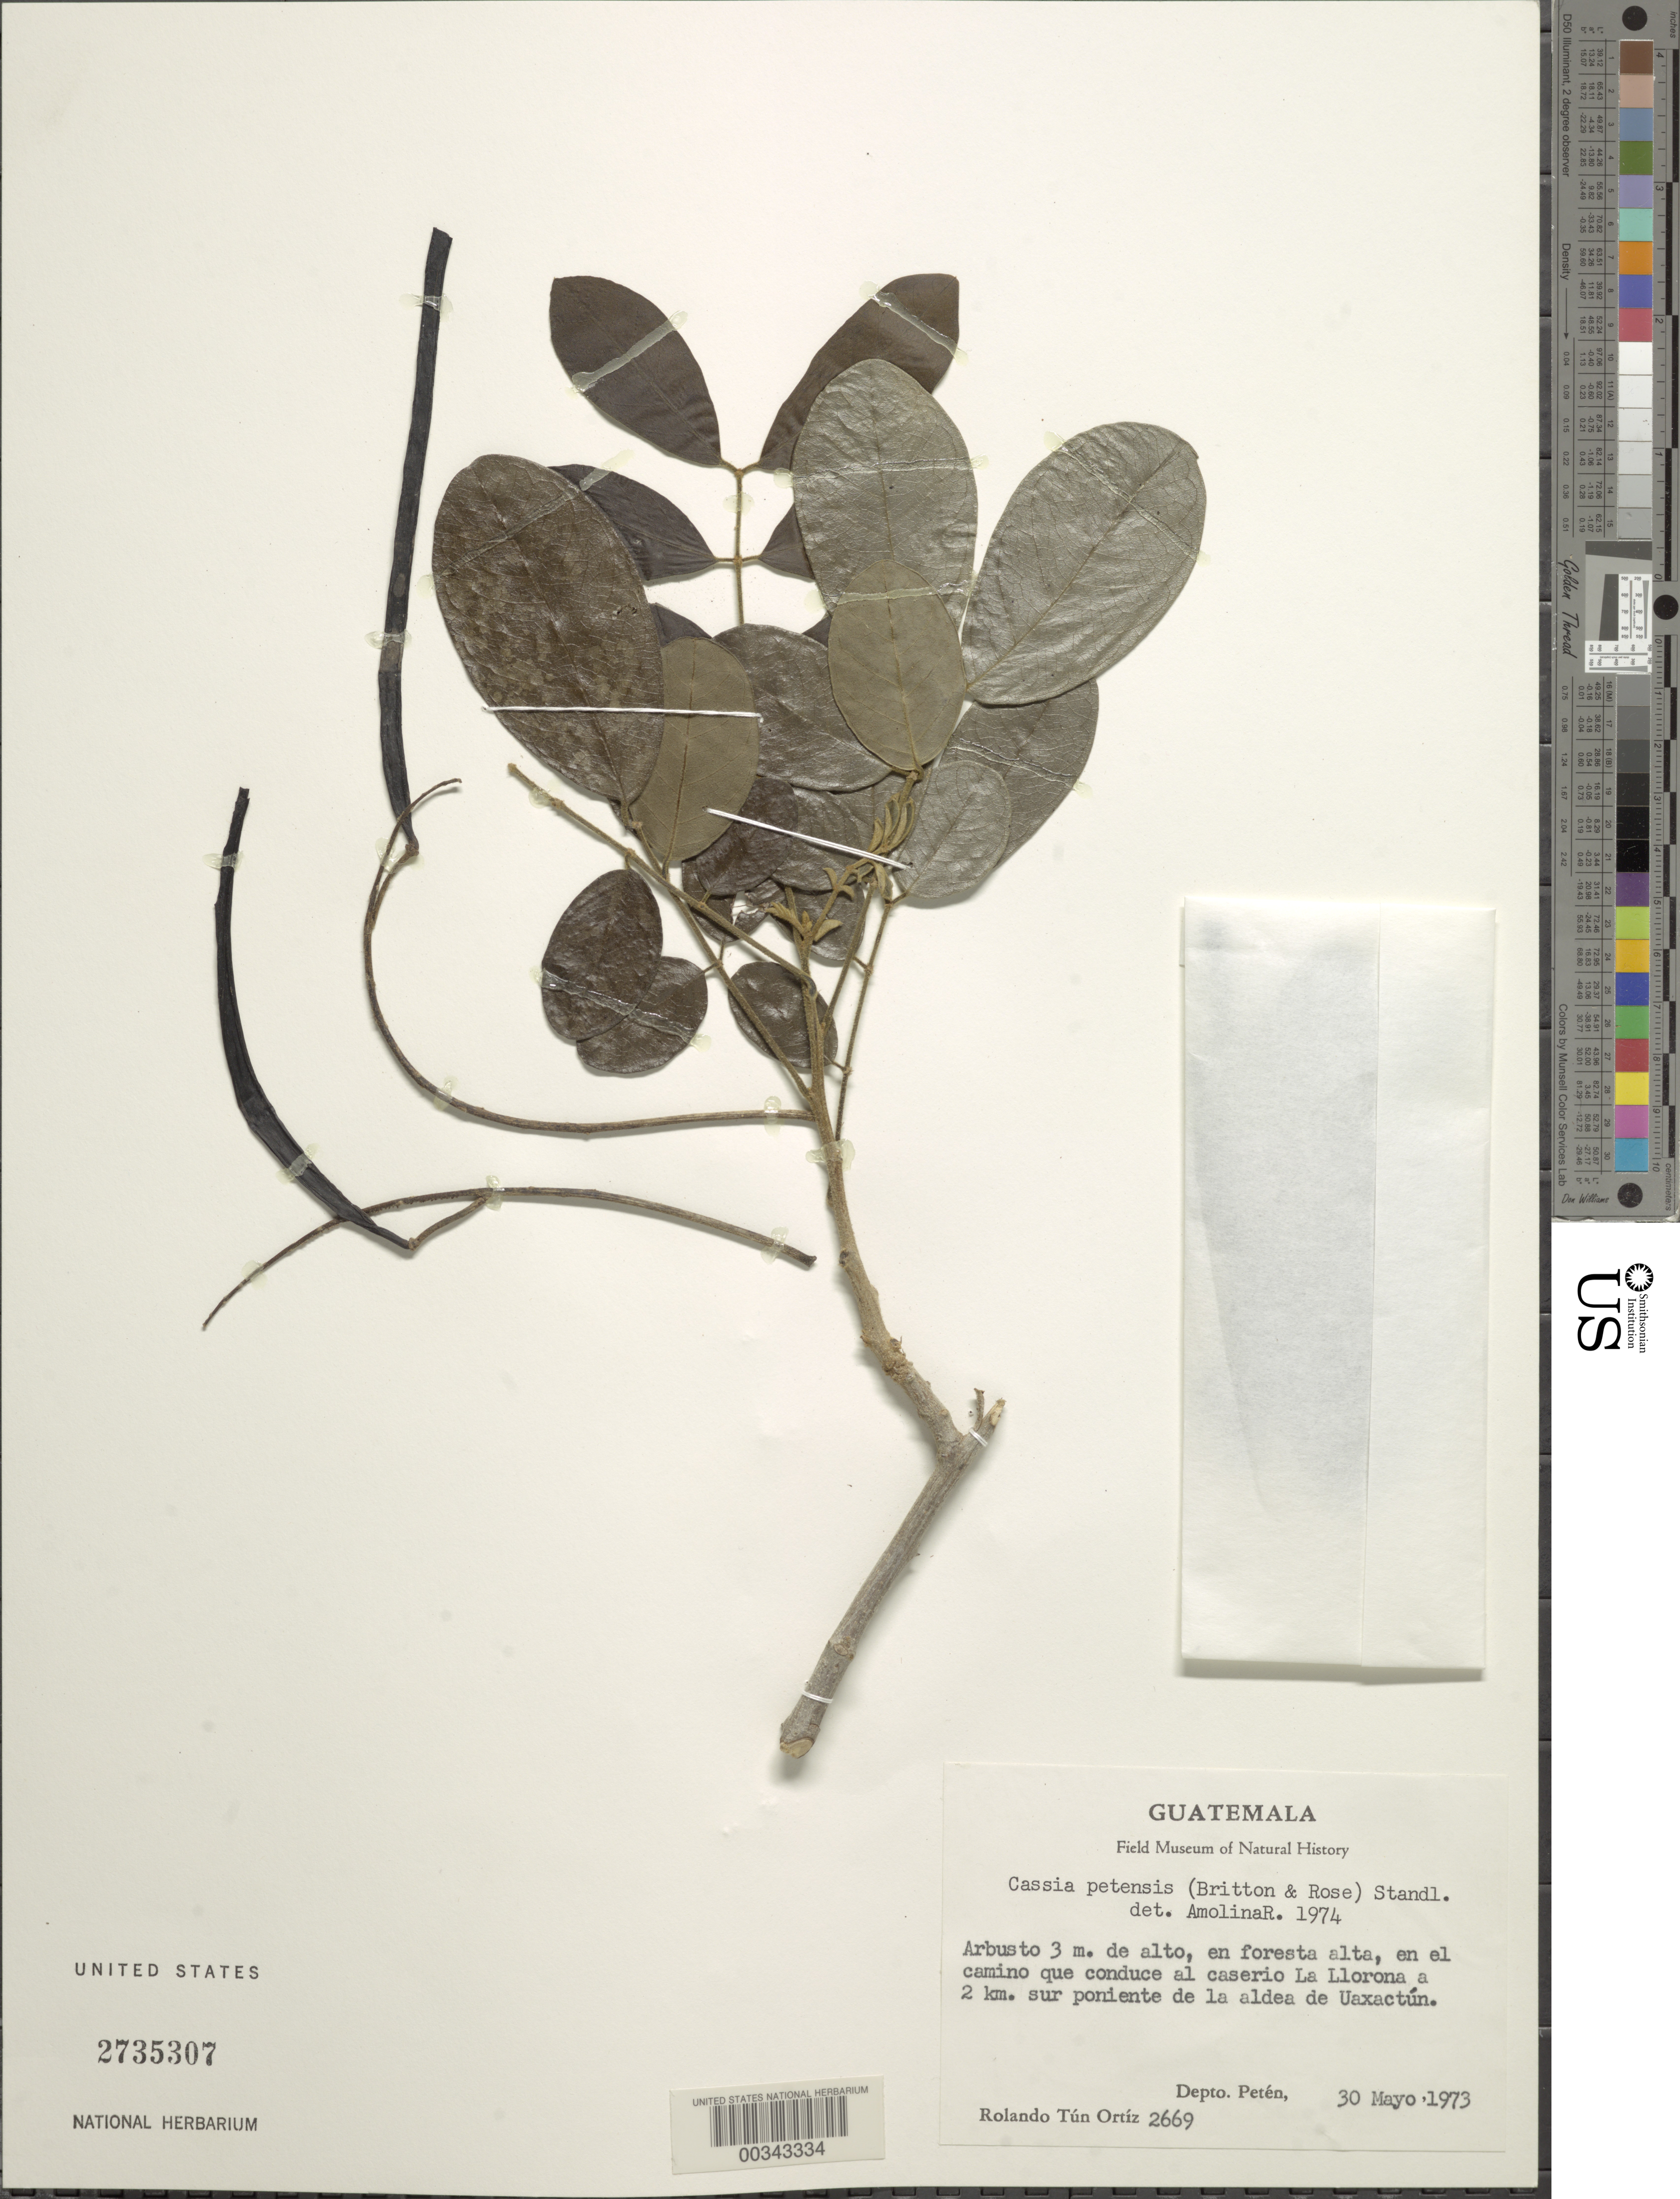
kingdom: Plantae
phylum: Tracheophyta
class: Magnoliopsida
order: Fabales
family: Fabaceae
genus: Senna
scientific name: Senna peralteana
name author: (Kunth) H.S. Irwin & Barneby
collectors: R. Tún Ortiz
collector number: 2669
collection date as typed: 30 May 1973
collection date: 1973-05-30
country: Guatemala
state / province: El Petén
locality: At a road that goes to the hamlet of La Llorona, to 2 km SW of the village of Uaxactún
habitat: Tall forest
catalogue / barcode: US 2735307